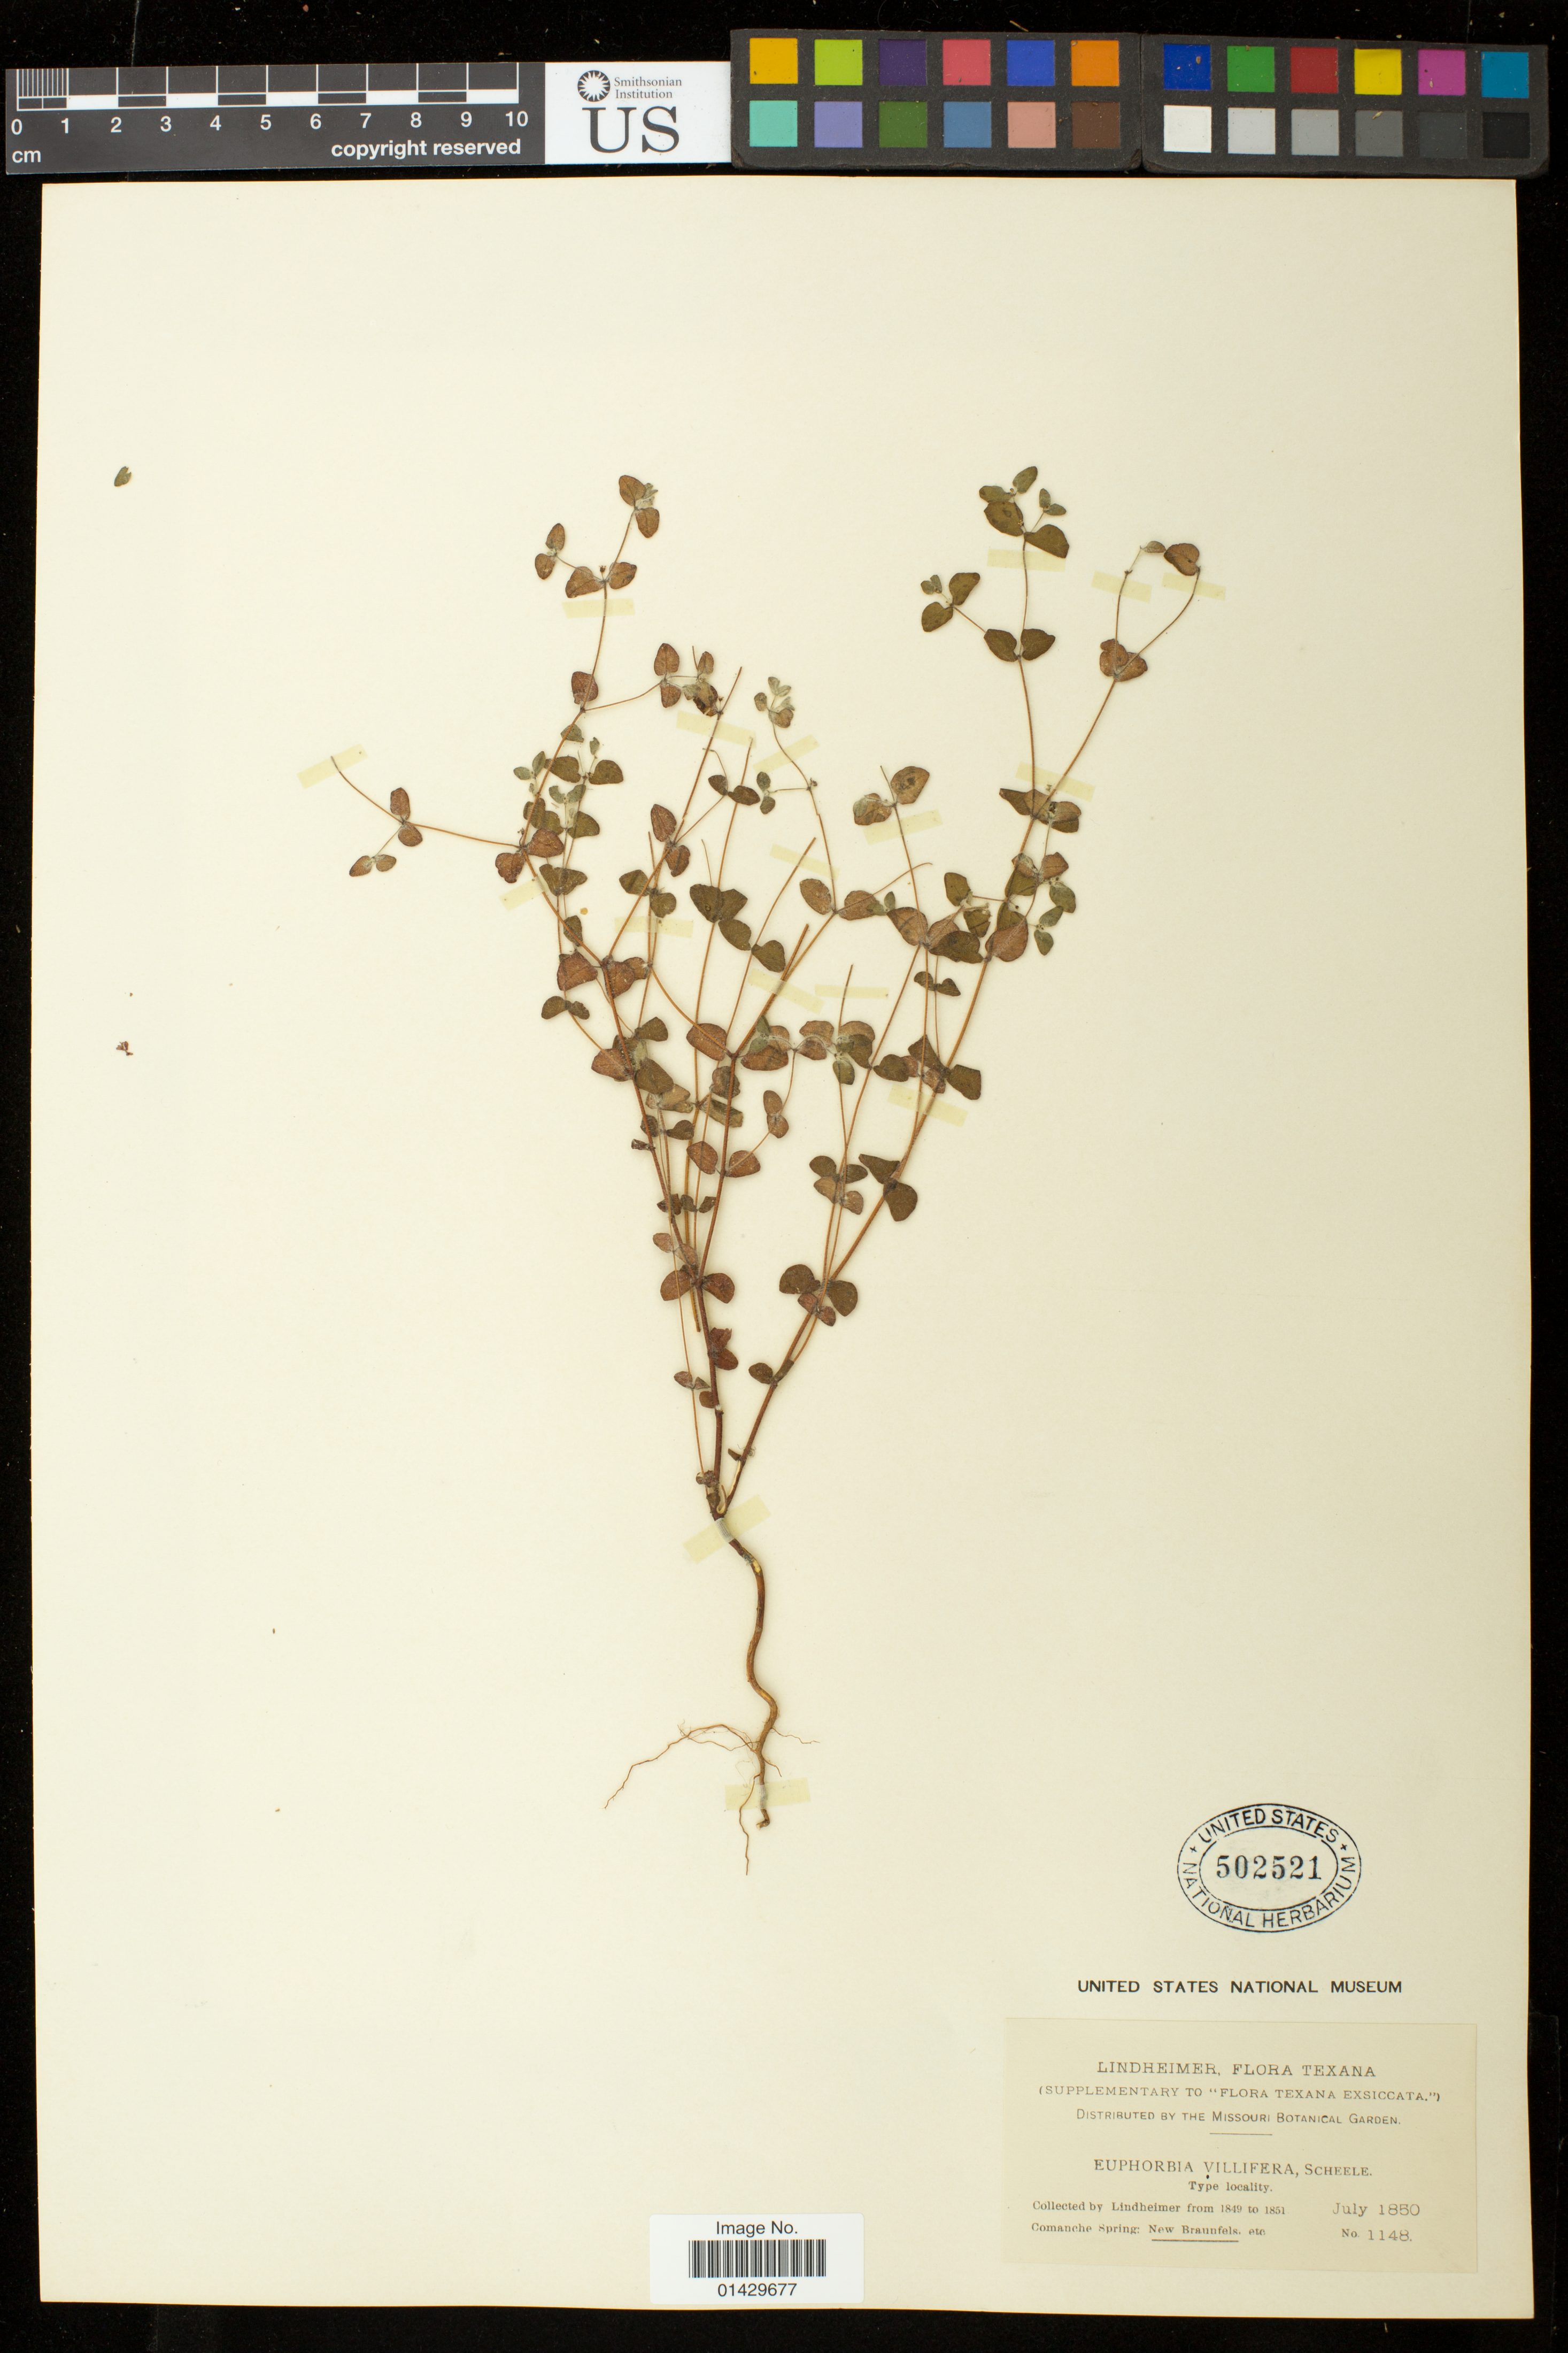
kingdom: Plantae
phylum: Tracheophyta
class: Magnoliopsida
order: Malpighiales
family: Euphorbiaceae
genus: Euphorbia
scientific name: Euphorbia villifera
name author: Scheele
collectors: F. J. Lindheimer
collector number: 1148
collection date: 1850-07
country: United States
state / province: Texas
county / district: Comal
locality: Comanche Spring: New Braunfels. etc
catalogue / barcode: US 502521